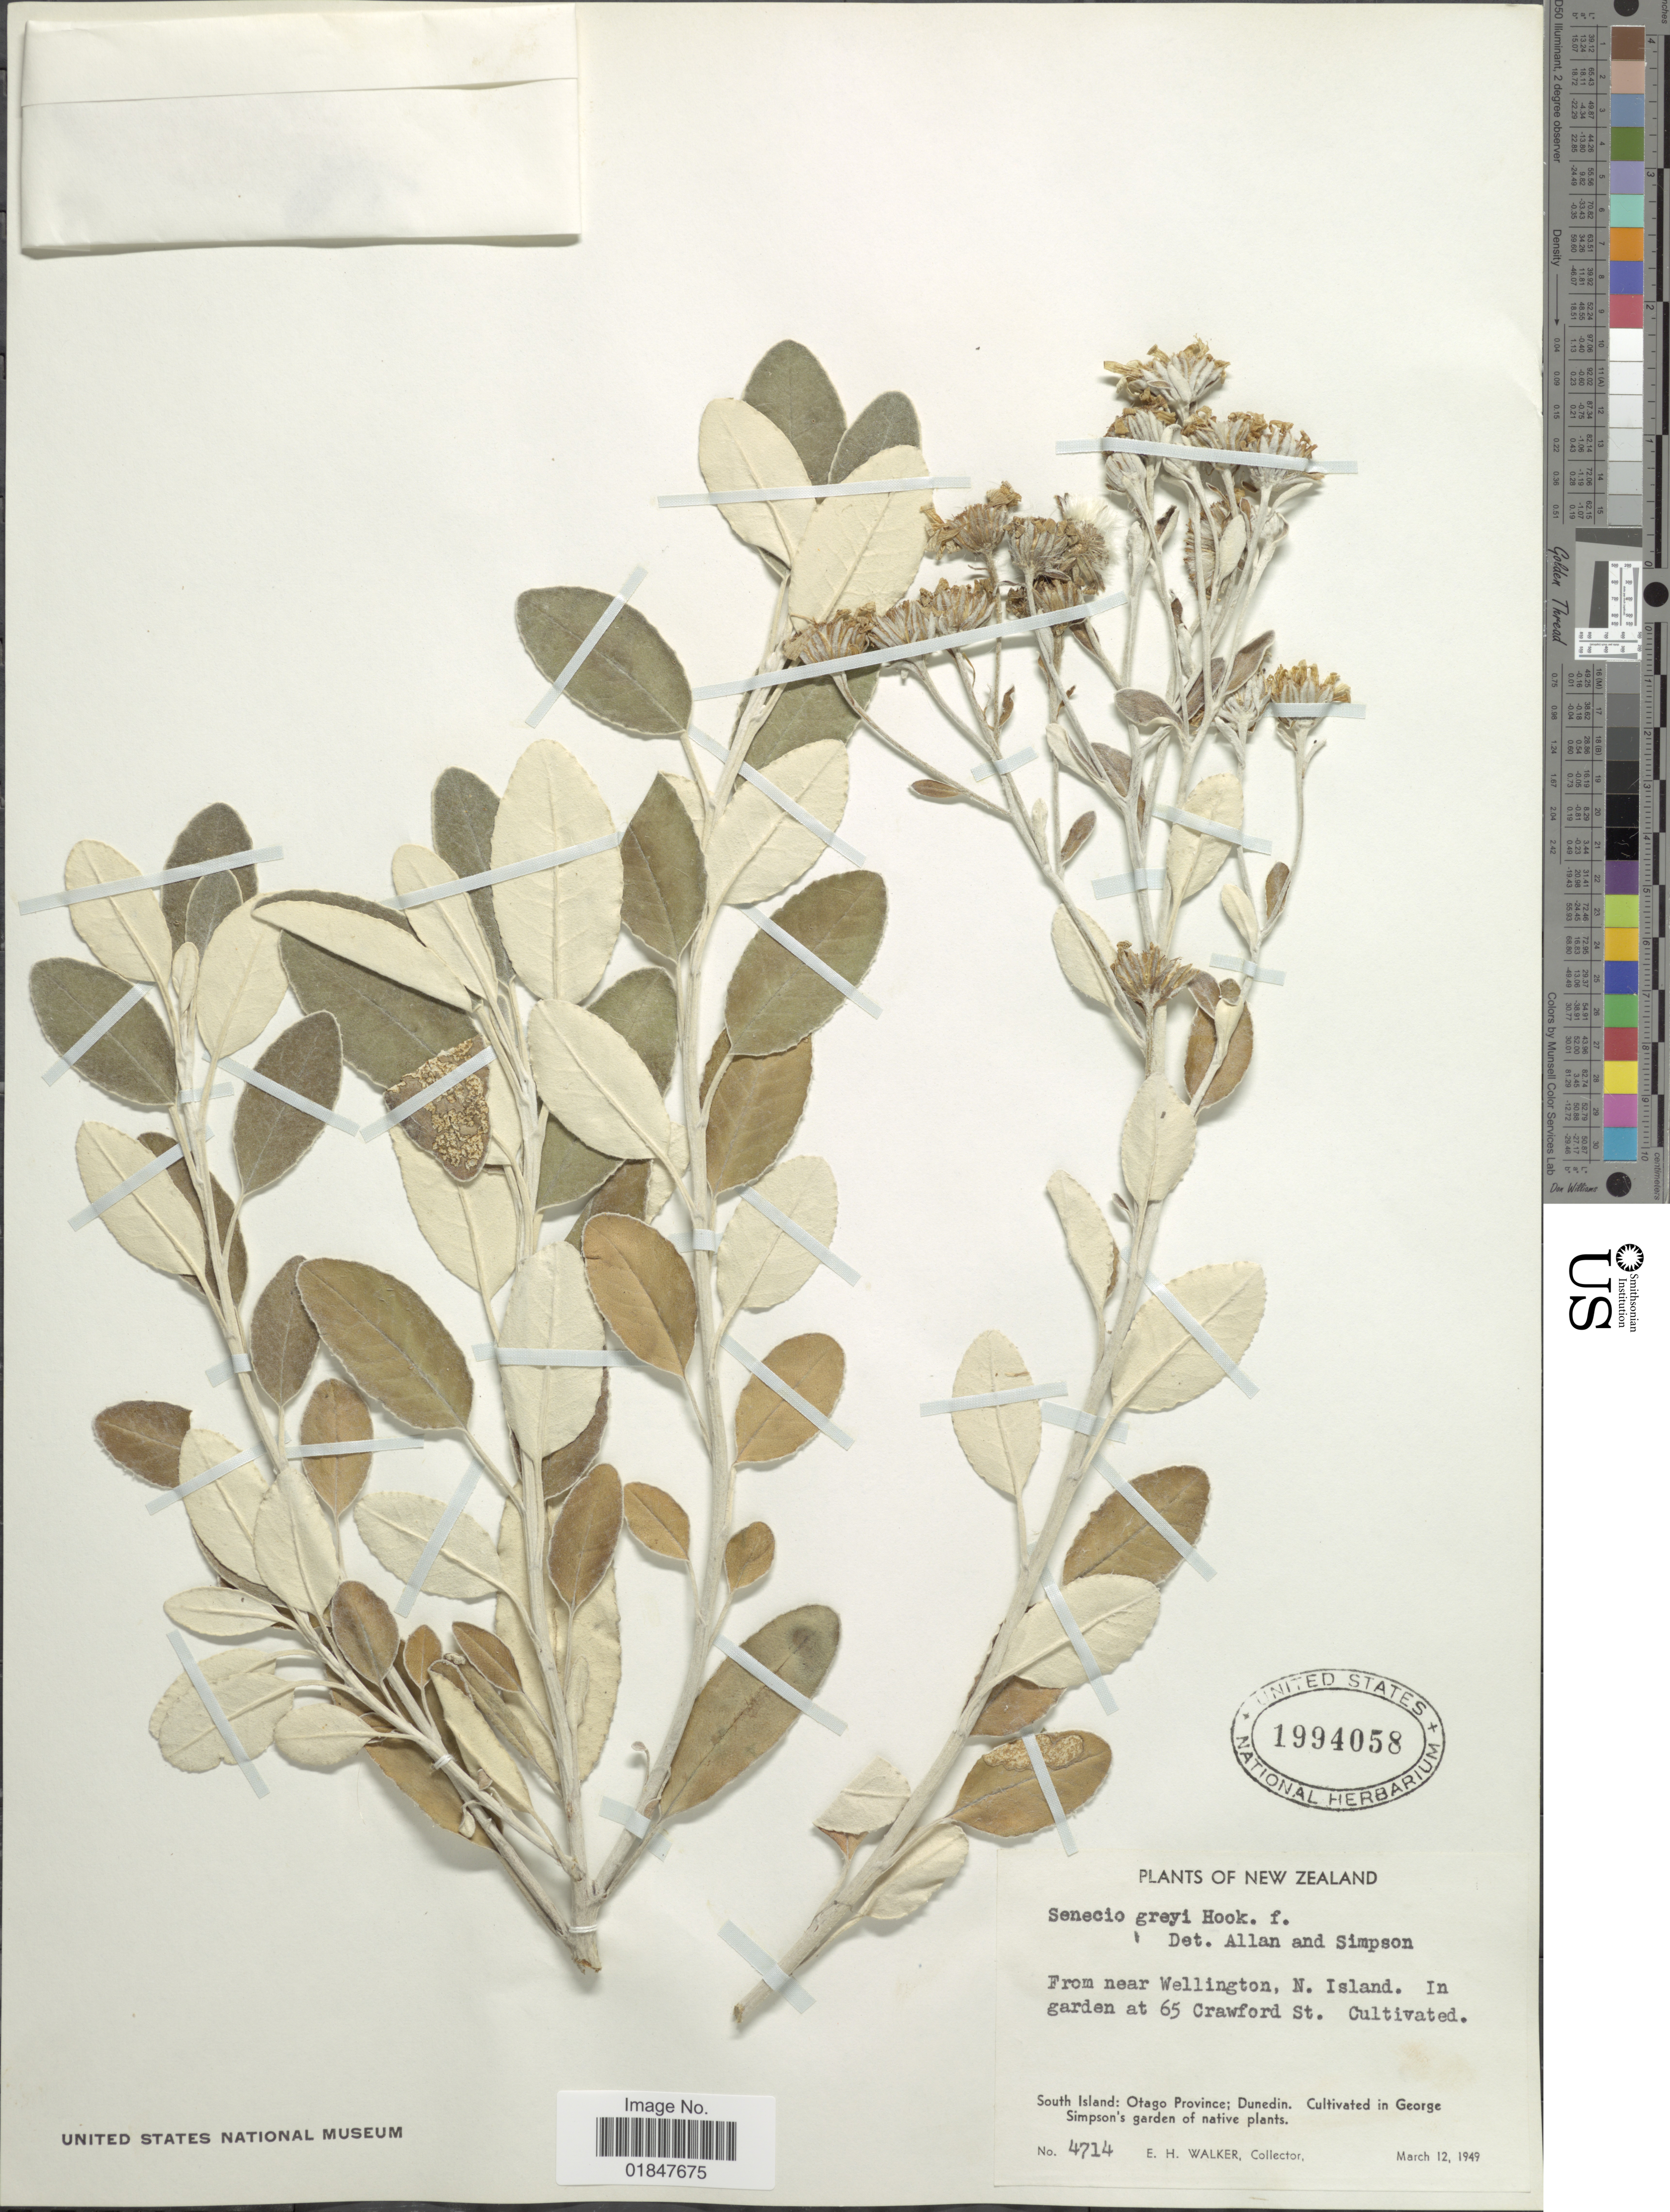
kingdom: Plantae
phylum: Tracheophyta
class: Magnoliopsida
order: Asterales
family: Asteraceae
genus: Brachyglottis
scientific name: Brachyglottis greyi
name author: (Hook. f.) B. Nord.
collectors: E. H. Walker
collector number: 4714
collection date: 1949-03-12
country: New Zealand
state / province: Otago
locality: From near Wellington, N. Island. In garden at 65 Crawford St., South Island: Dunedin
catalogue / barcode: US 1994058